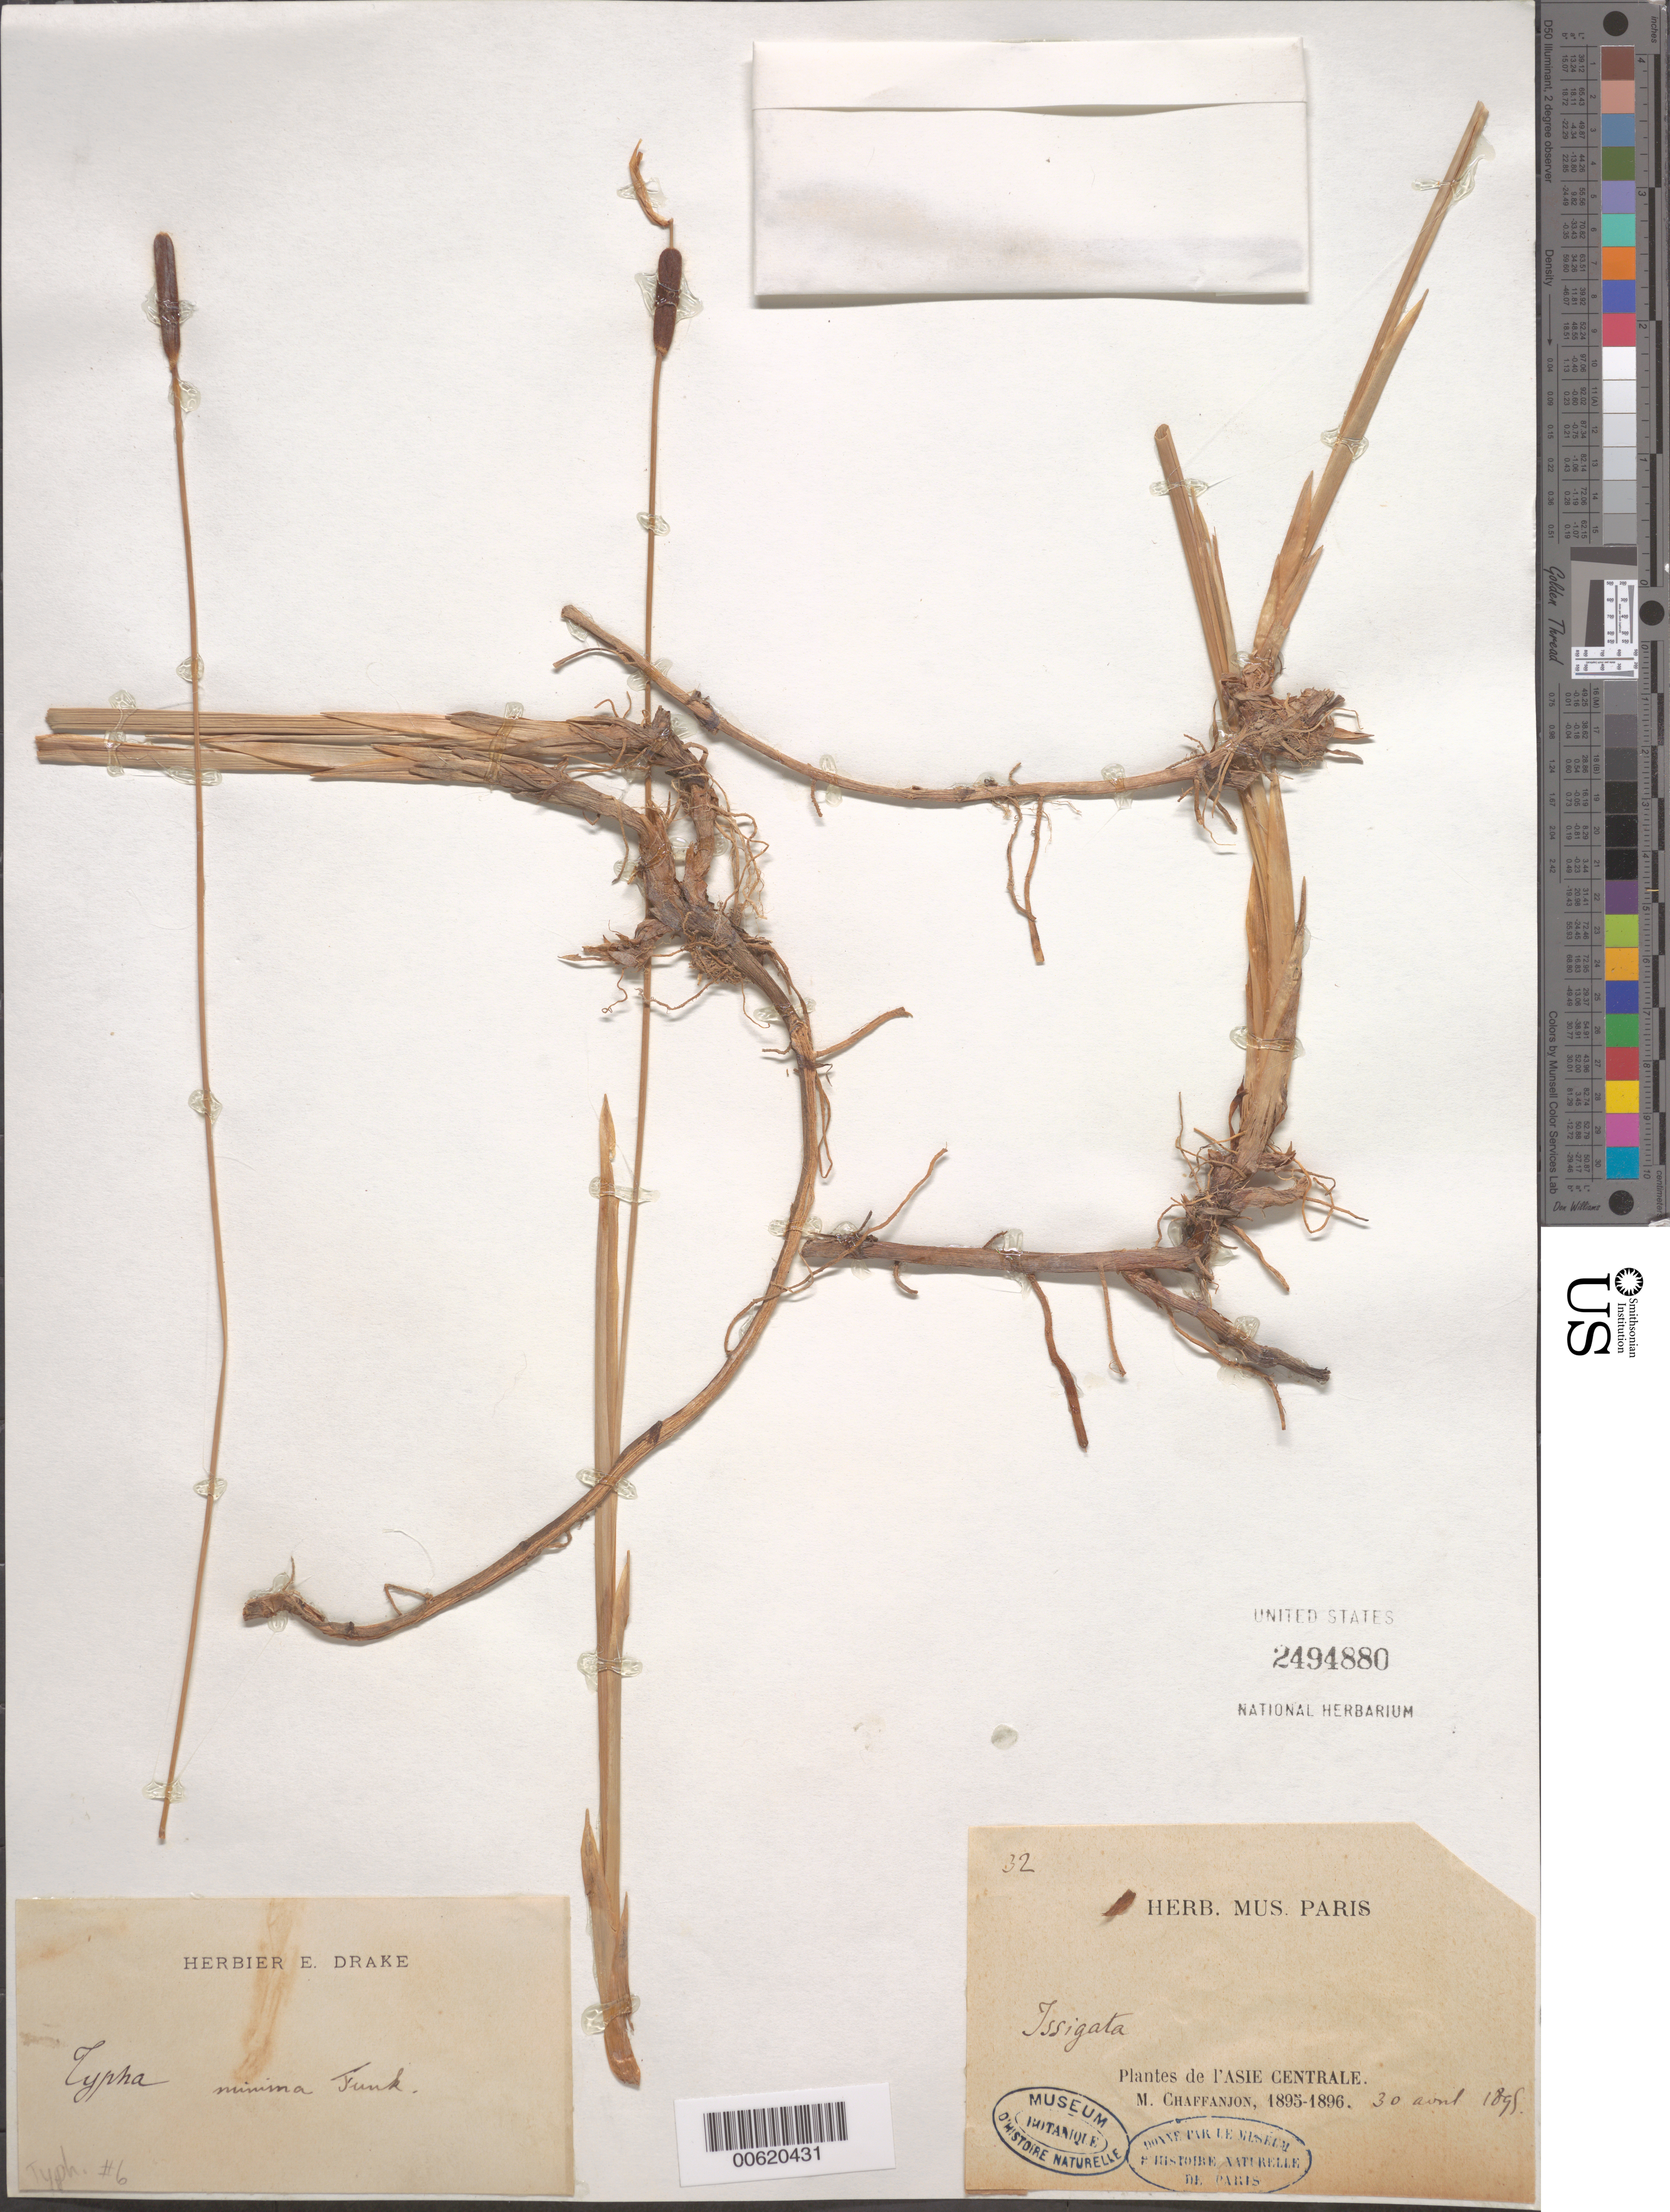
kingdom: Plantae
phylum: Tracheophyta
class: Liliopsida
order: Poales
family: Typhaceae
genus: Typha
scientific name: Typha minima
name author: Funck ex Hoppe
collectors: M. Chaffanjon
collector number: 32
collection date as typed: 30 Apr 1898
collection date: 1898-04-30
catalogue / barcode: US 2494880